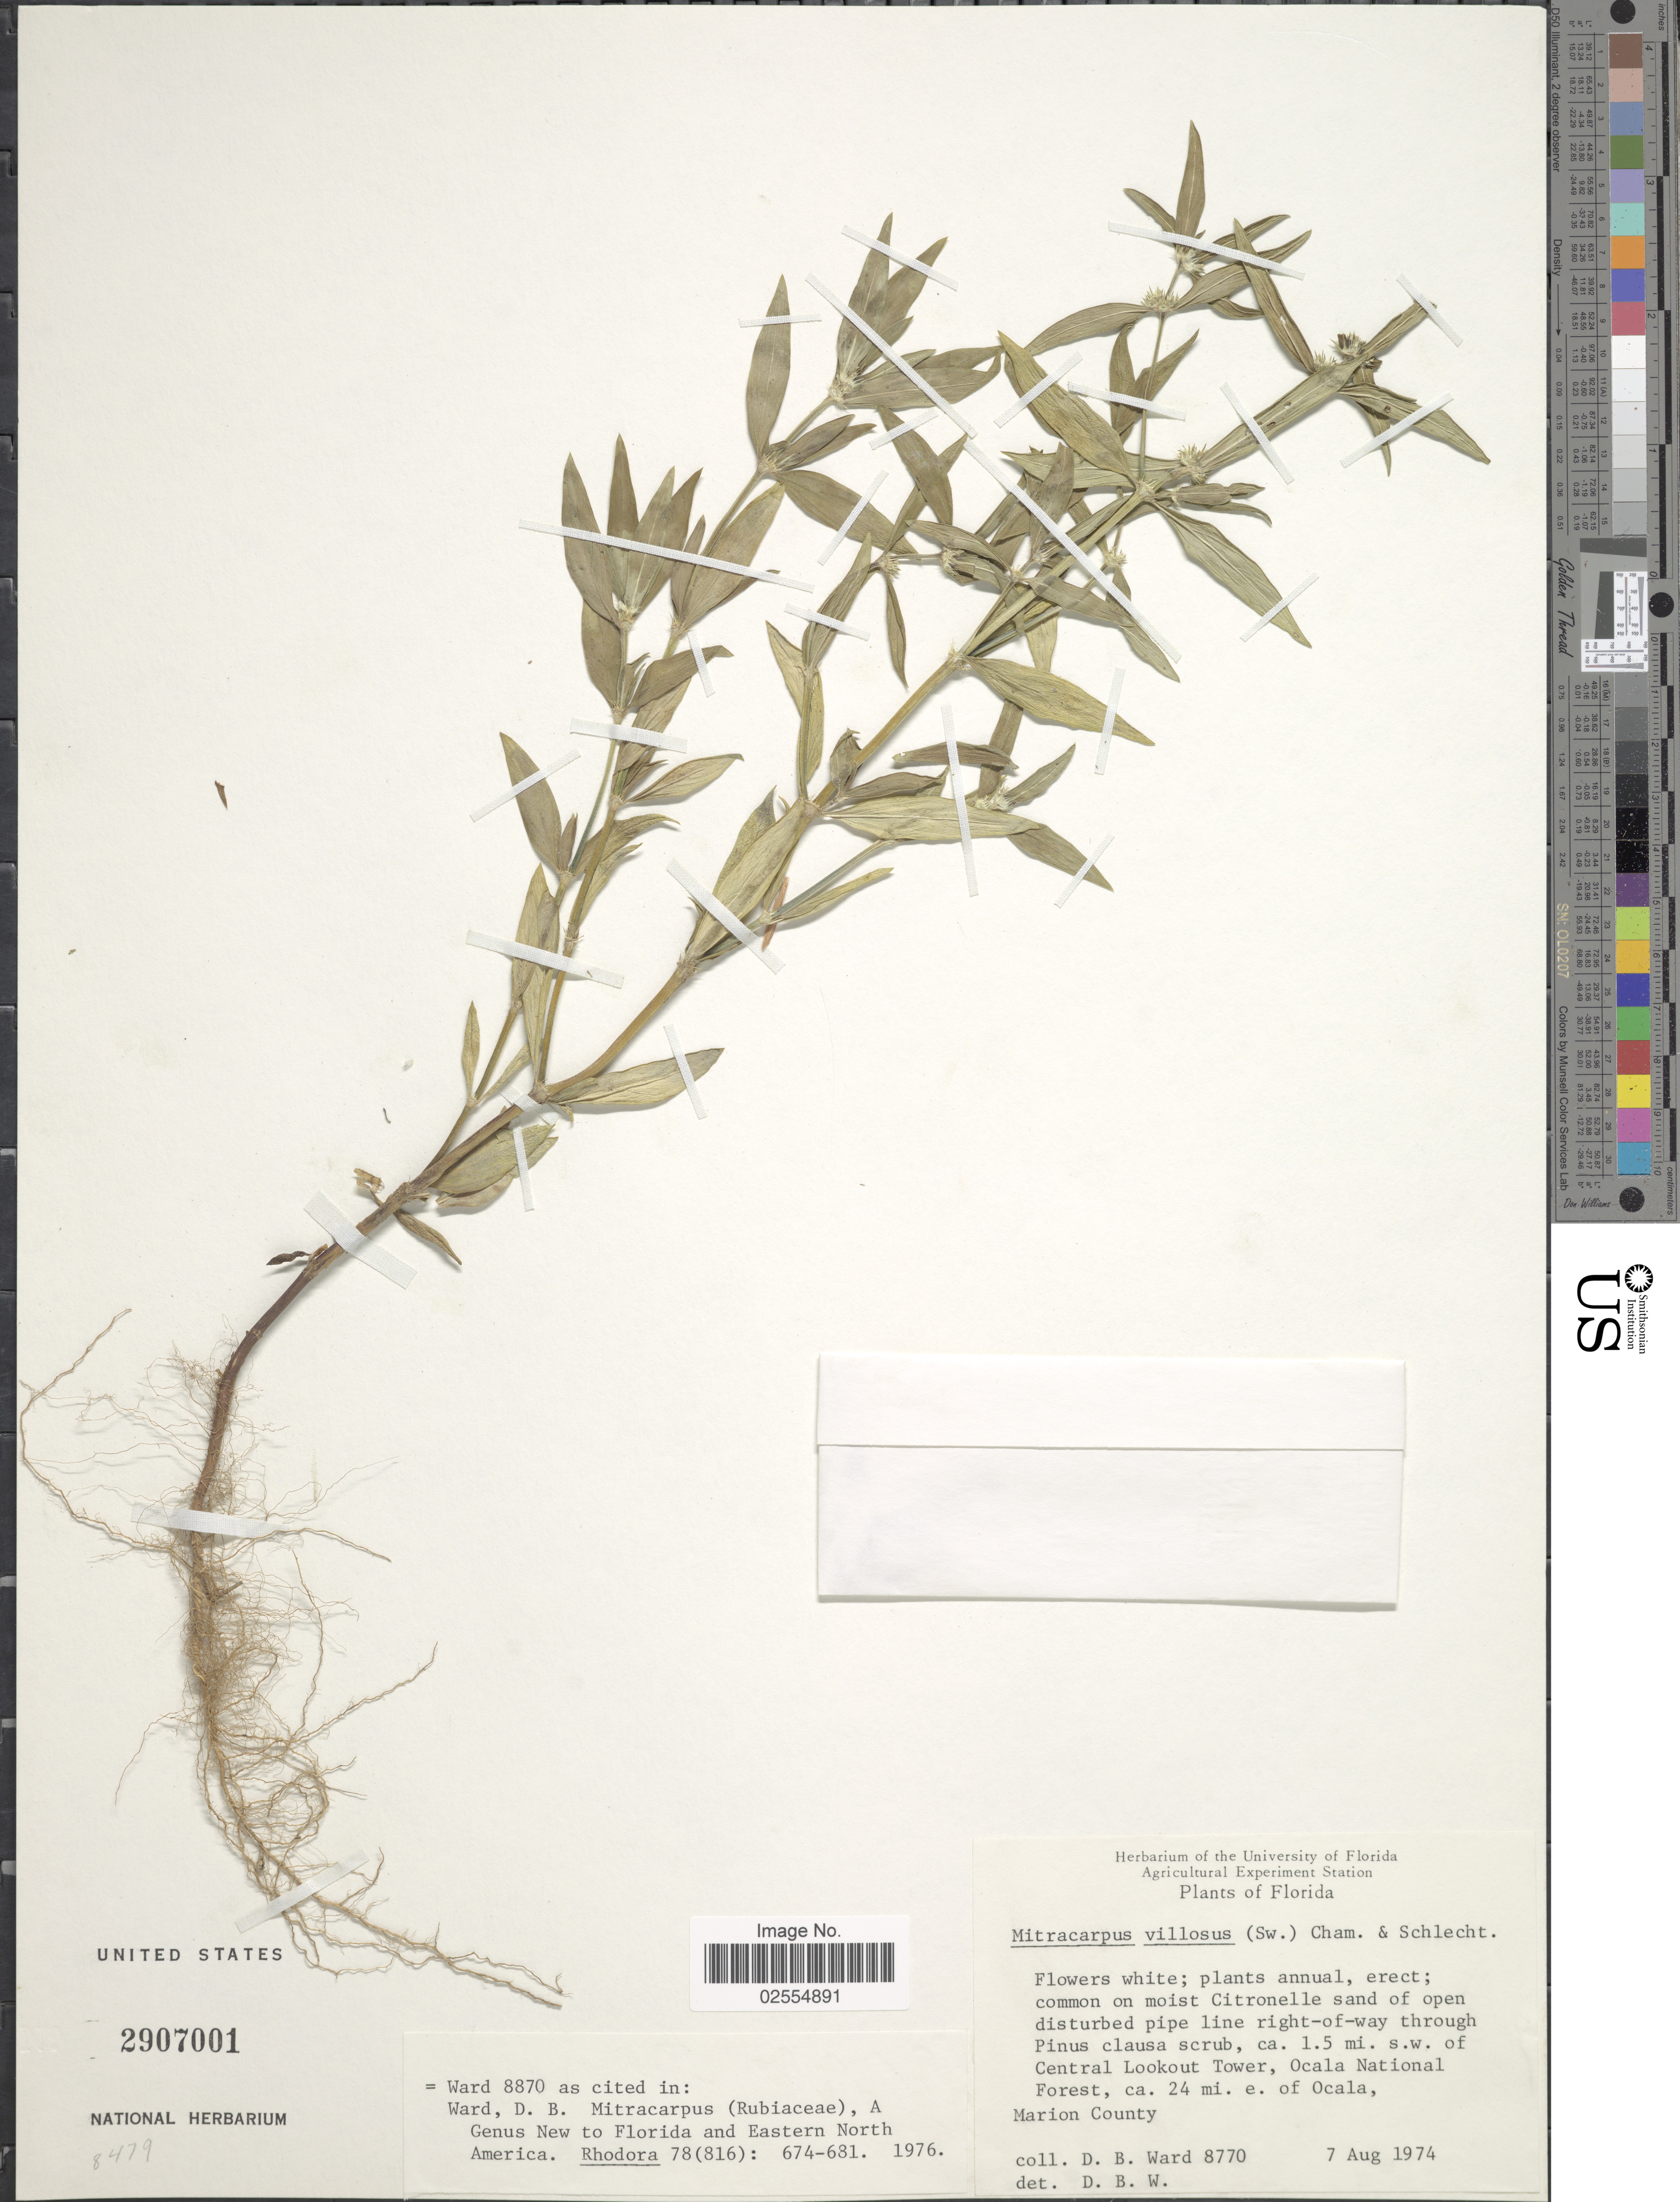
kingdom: Plantae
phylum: Tracheophyta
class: Magnoliopsida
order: Gentianales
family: Rubiaceae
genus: Mitracarpus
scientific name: Mitracarpus hirtus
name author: (L.) DC.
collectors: D. B. Ward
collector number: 8770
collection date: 1974-08-07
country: United States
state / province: Florida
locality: Ca. 1.5 mi. s.w. of Central Lookout Tower, Ocala National Forest, ca. 24 mi. e. of Ocala, Marion County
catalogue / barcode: US 2907001